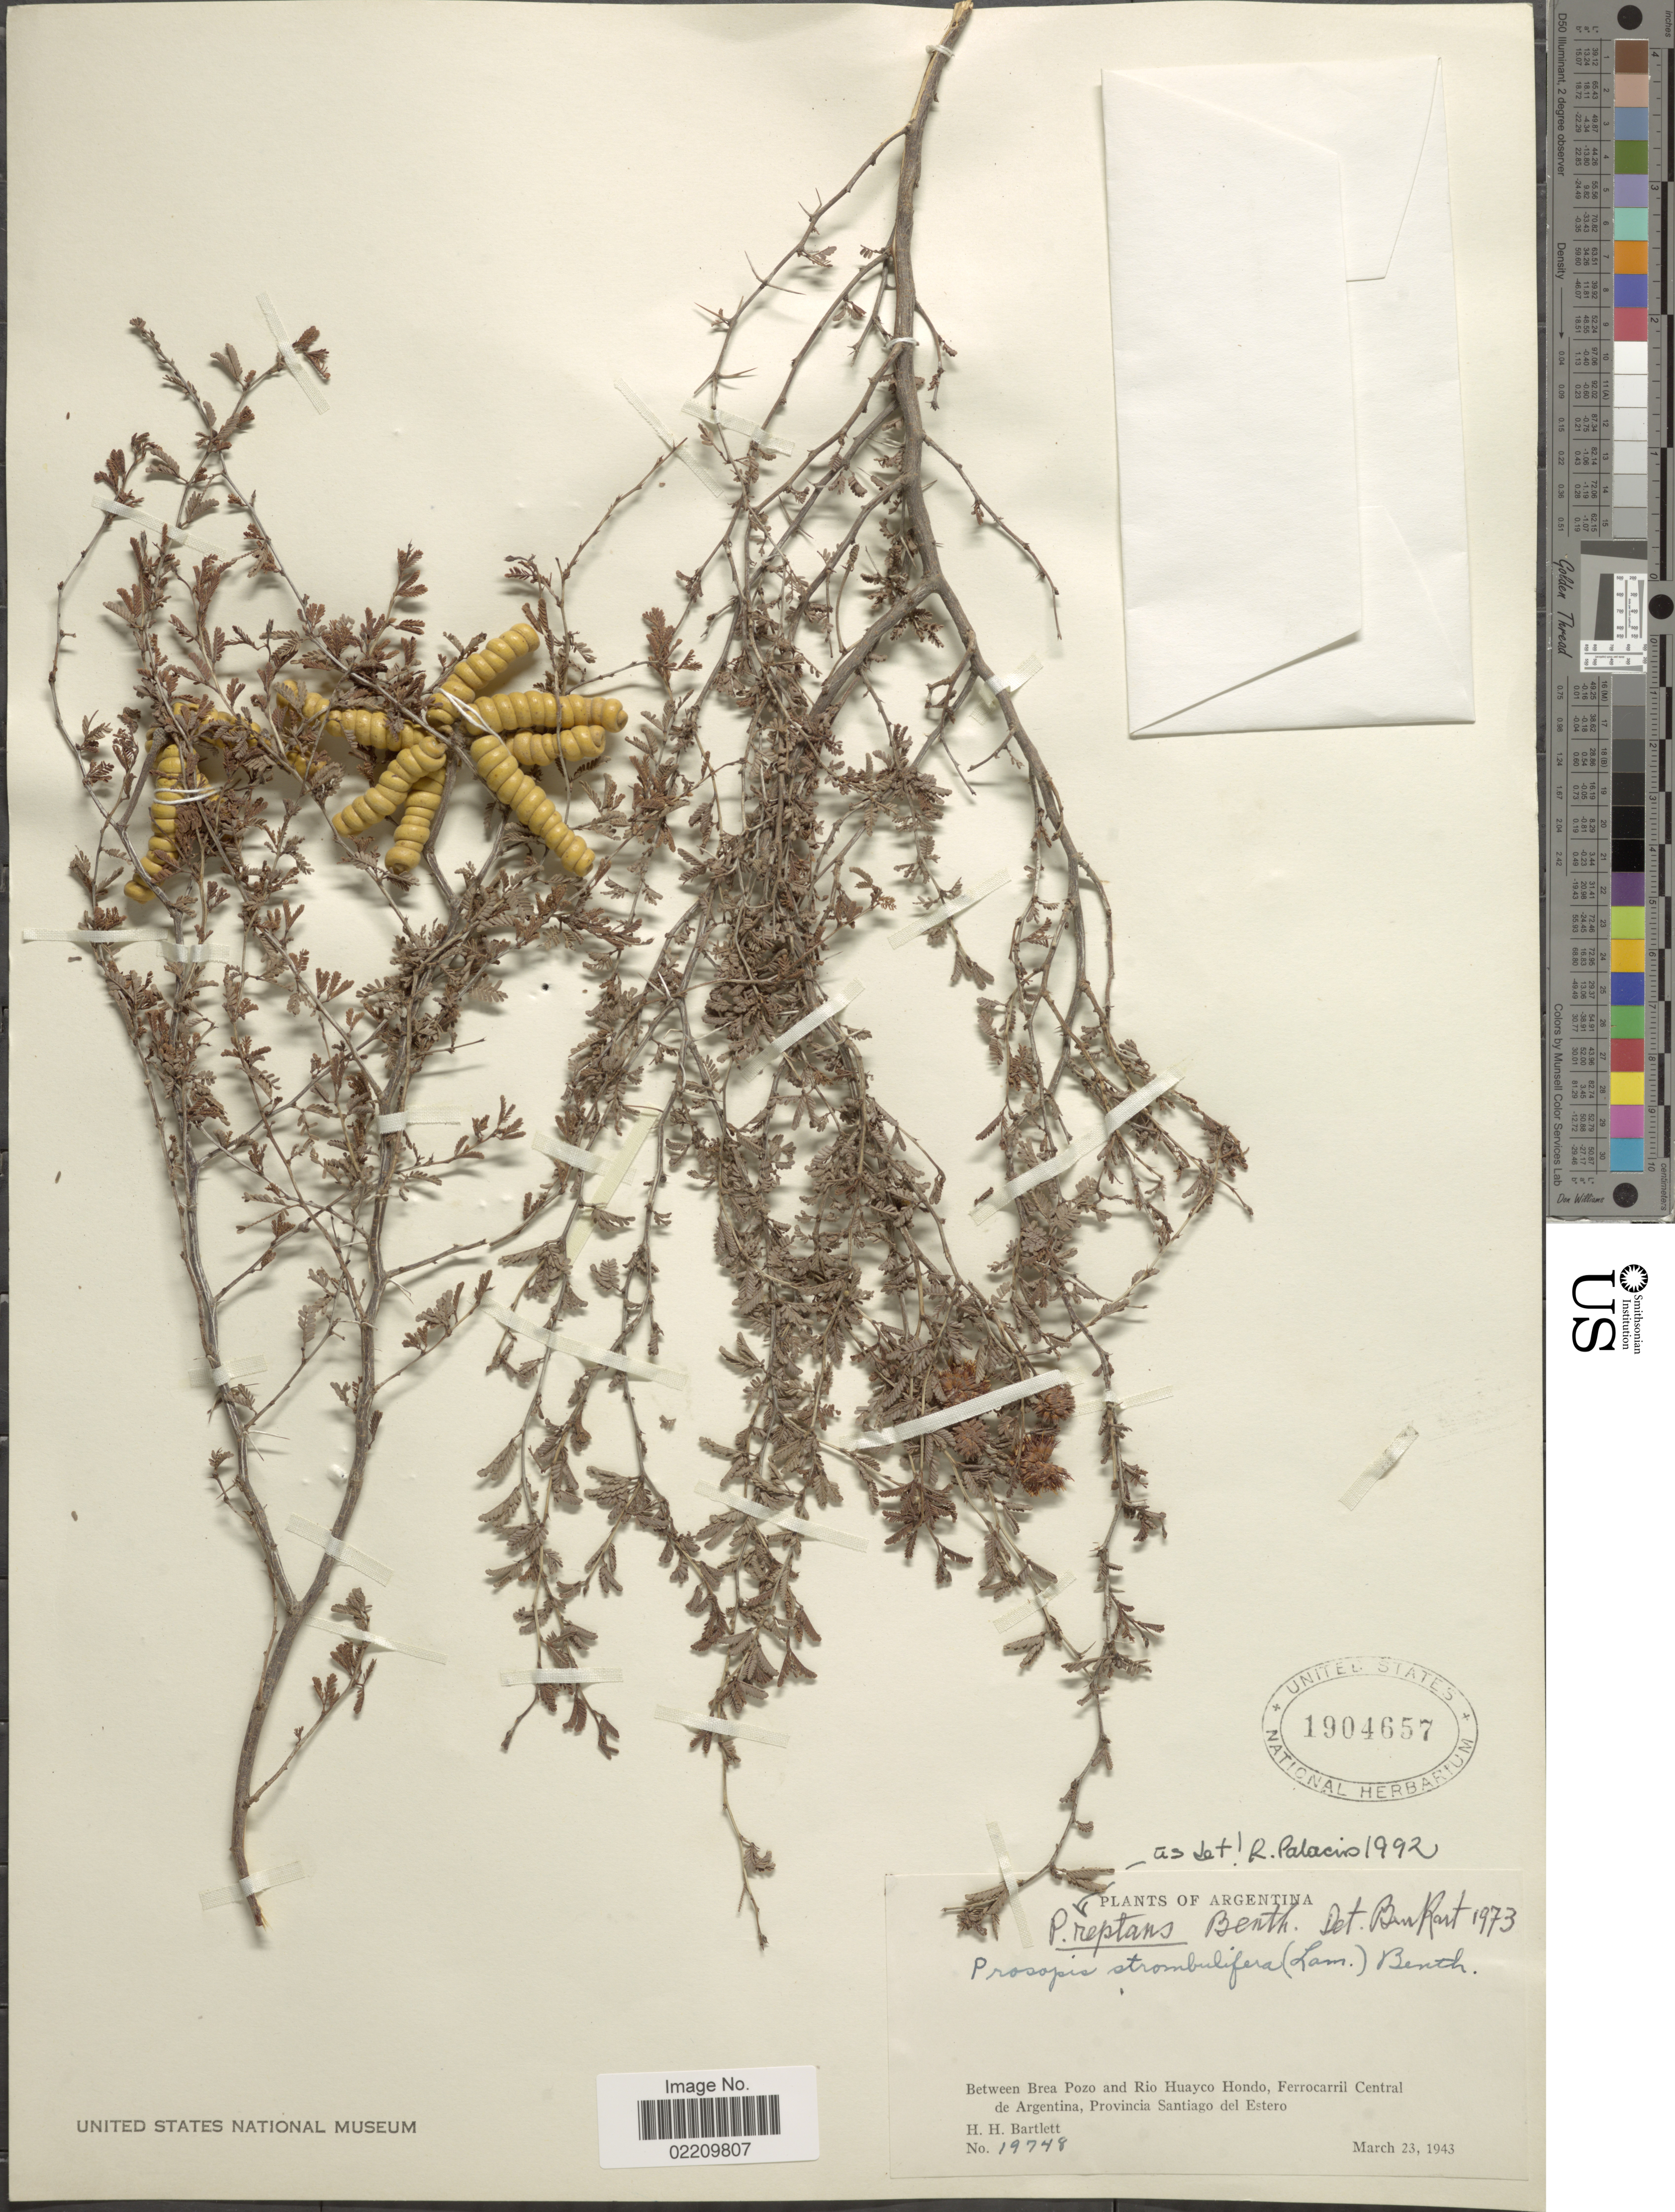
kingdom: Plantae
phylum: Tracheophyta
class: Magnoliopsida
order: Fabales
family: Fabaceae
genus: Strombocarpa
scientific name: Strombocarpa reptans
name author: (Benth.) A. Gray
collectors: H. H. Bartlett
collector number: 19748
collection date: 1943-03-23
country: Argentina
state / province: Santiago del Estero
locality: Between Brea Pozo and Rio Huayco Hondo, Ferrocarril Central de Argentina, Provincia Santiago del Estero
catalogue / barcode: US 1904657